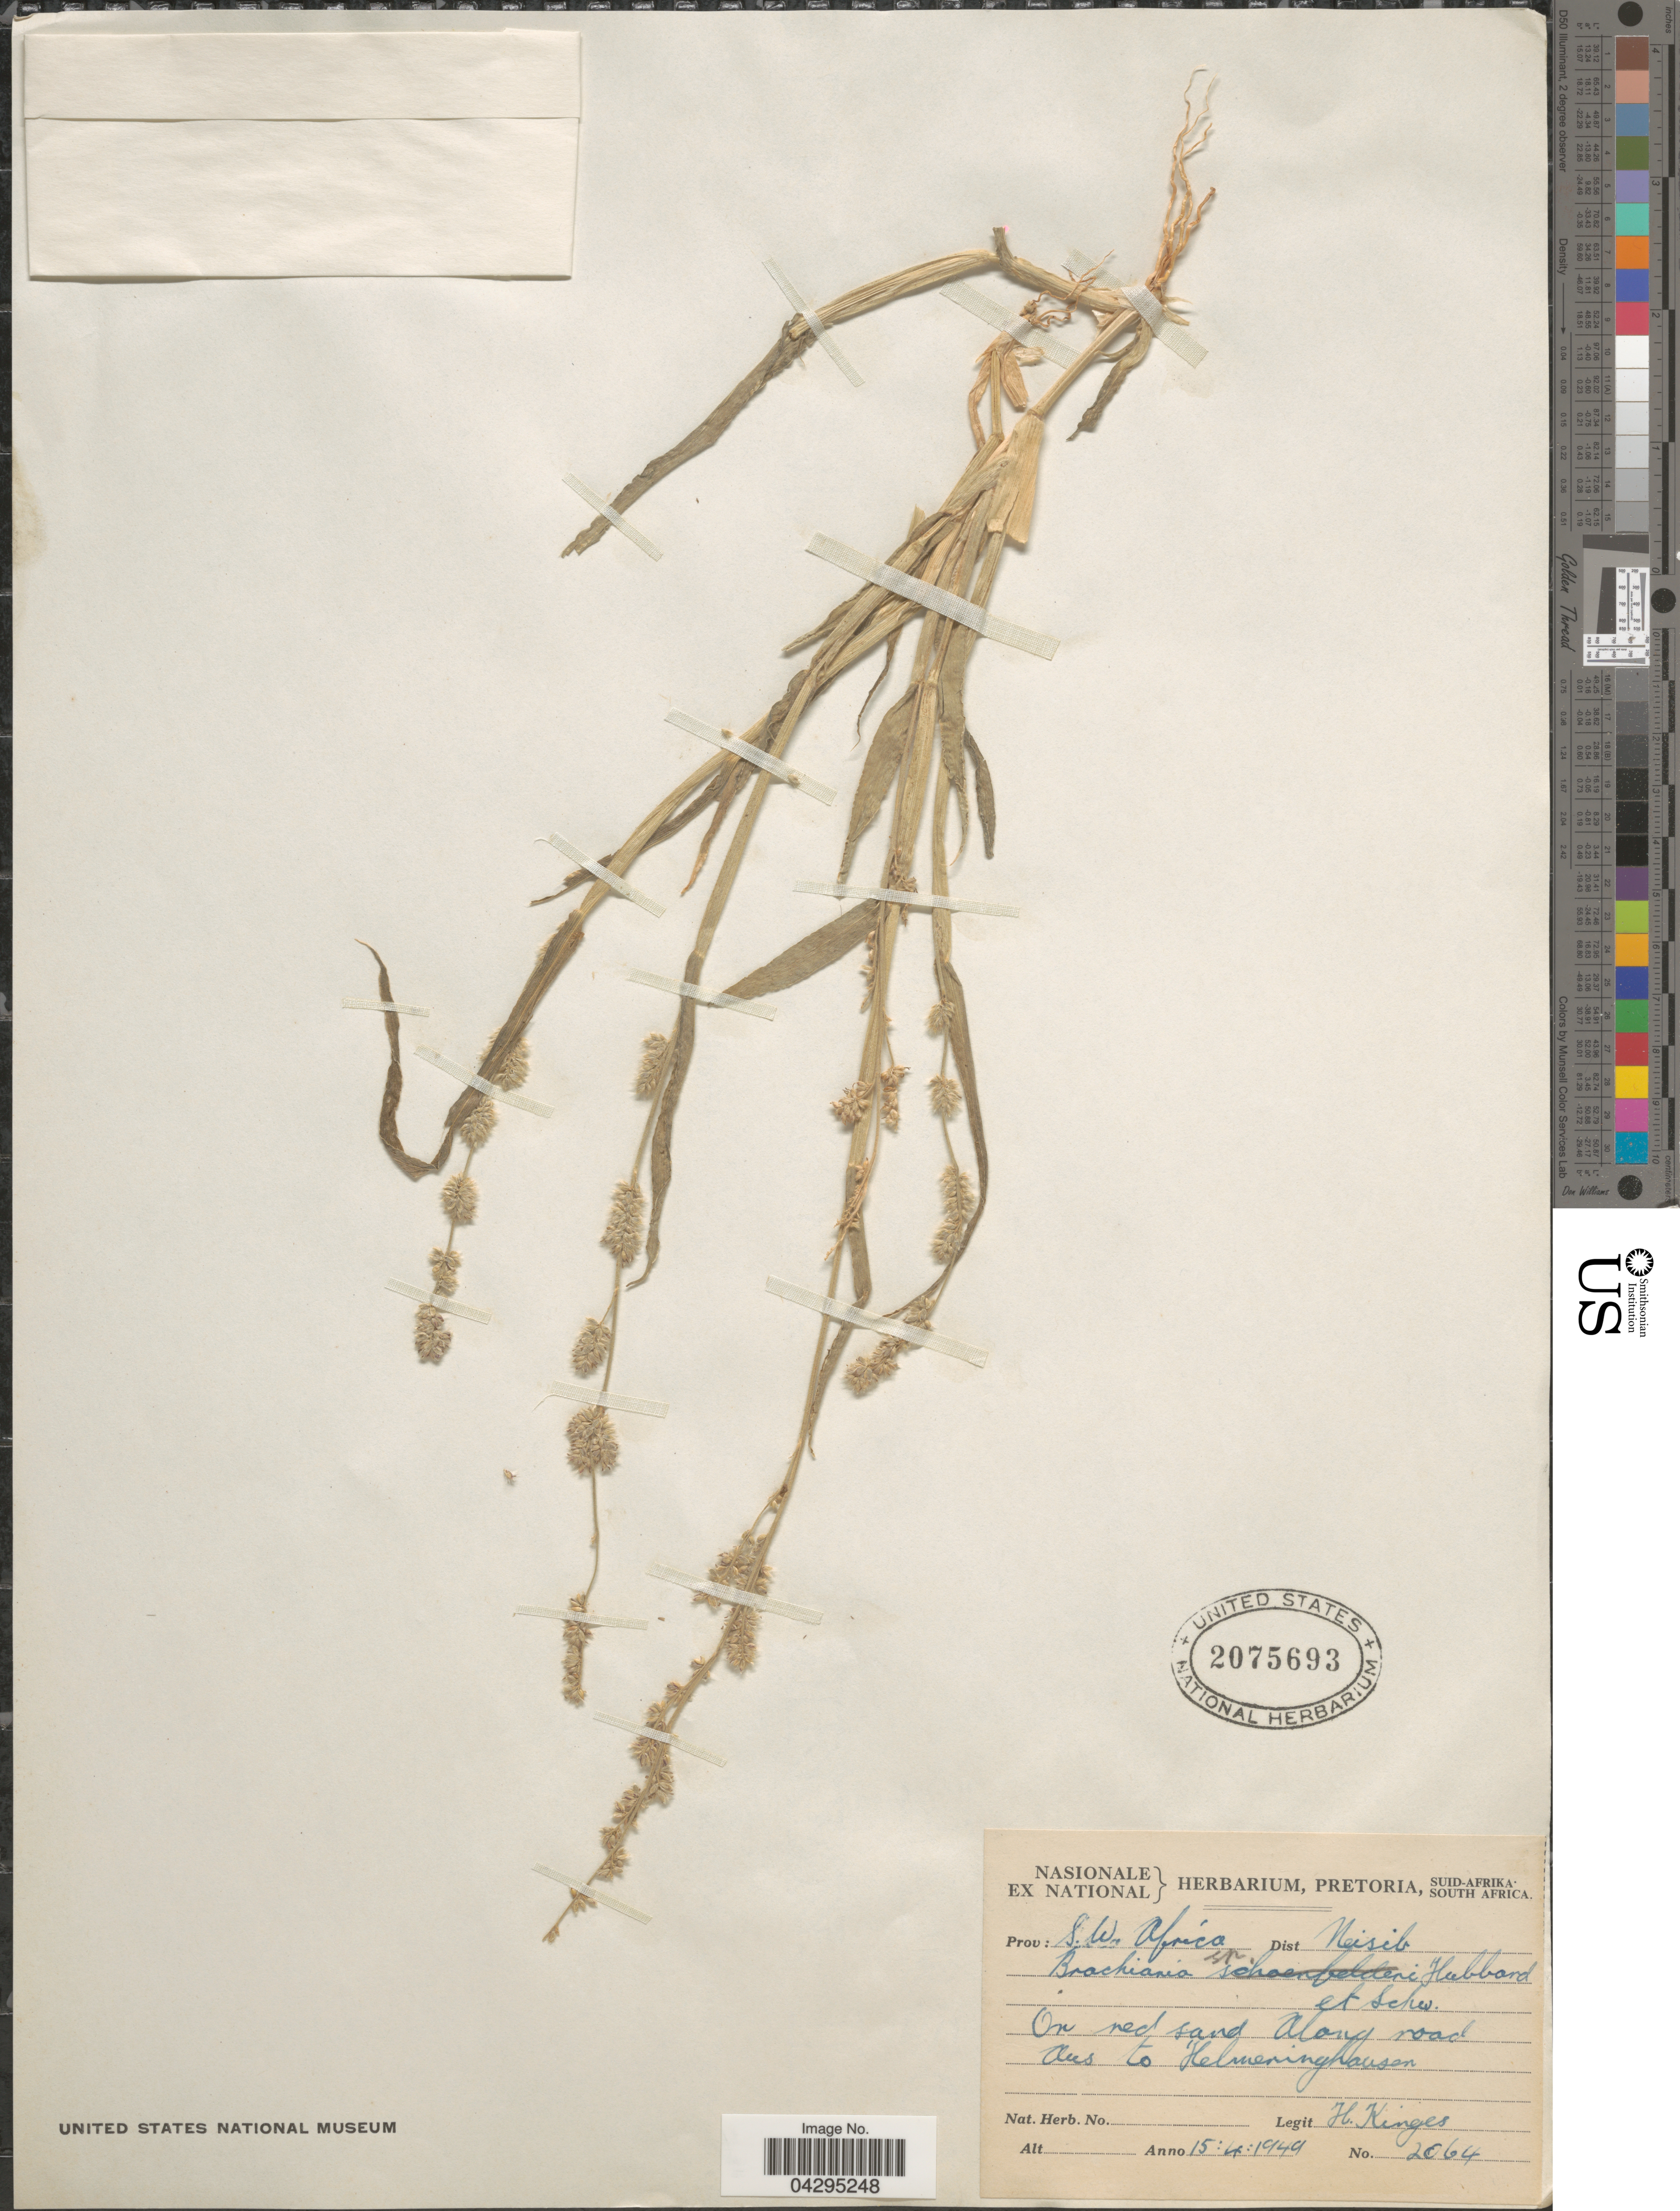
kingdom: Plantae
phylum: Tracheophyta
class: Liliopsida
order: Poales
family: Poaceae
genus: Urochloa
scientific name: Urochloa sp.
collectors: H. Kinges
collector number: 2064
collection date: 1949-04-15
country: Namibia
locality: Prov: S.W. Africa. Dist Neisib. On red sand Along road Aus to Helmeringhausen.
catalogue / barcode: US 2075693